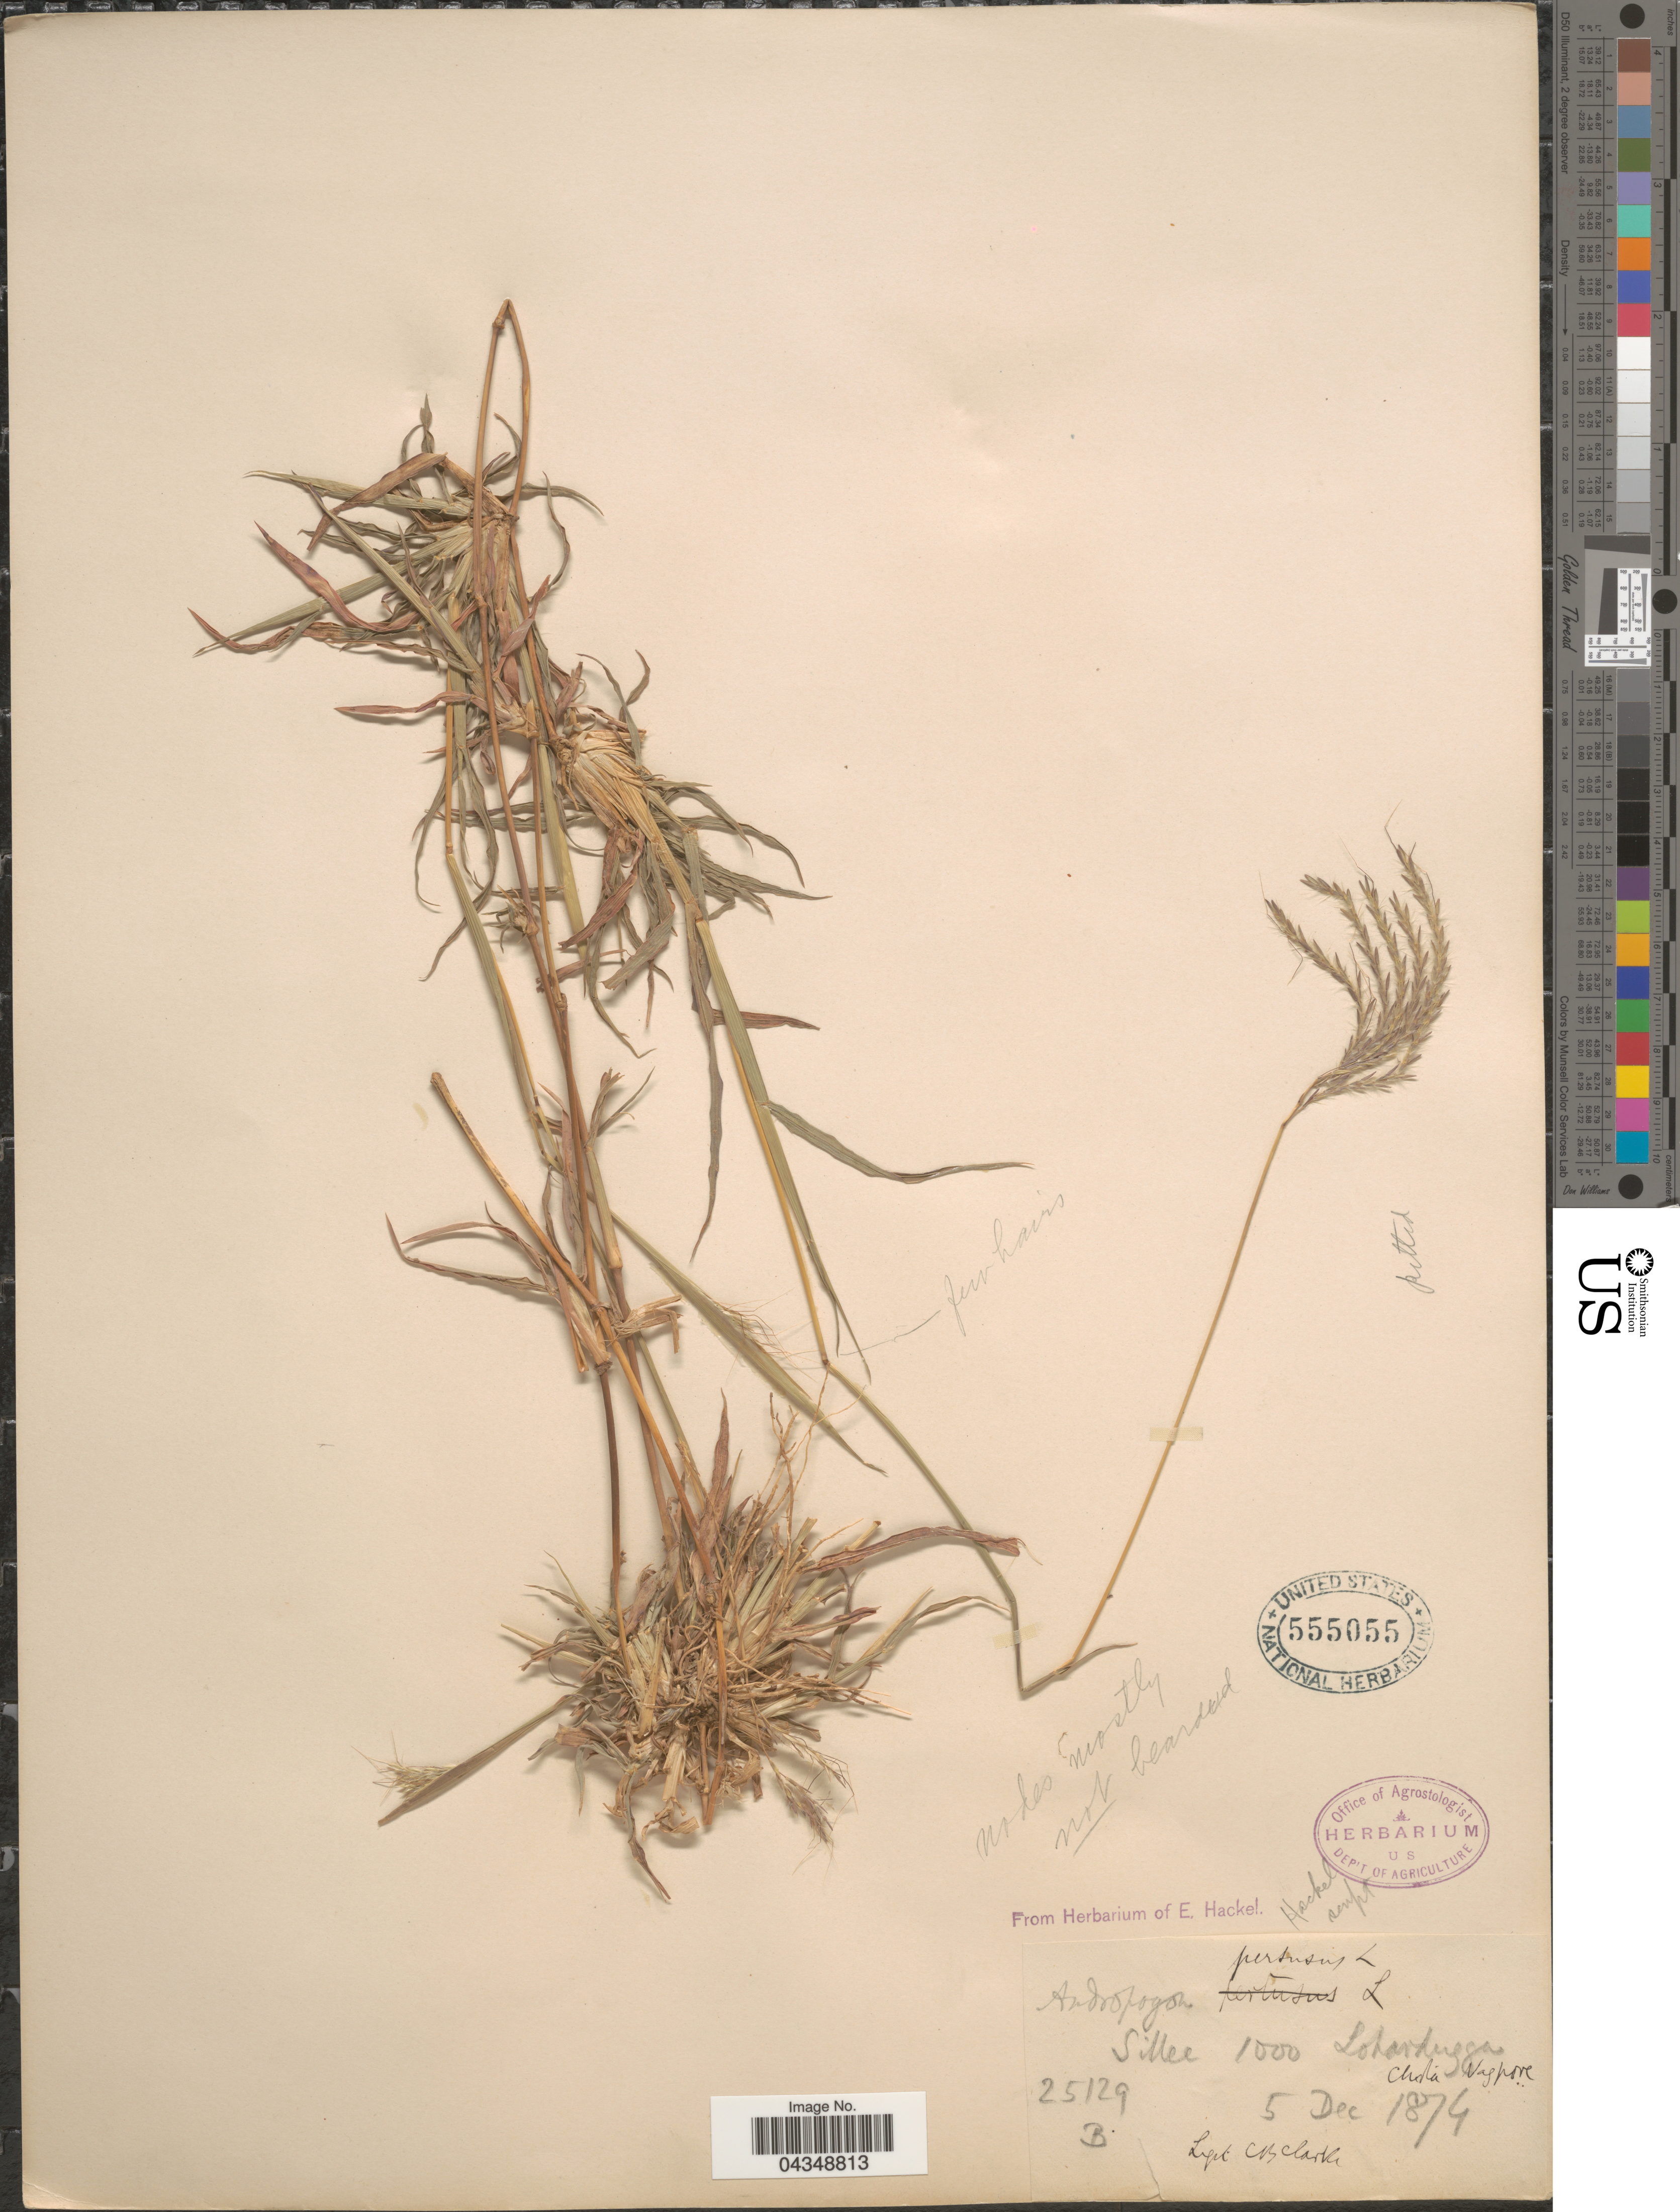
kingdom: Plantae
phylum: Tracheophyta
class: Liliopsida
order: Poales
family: Poaceae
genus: Bothriochloa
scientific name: Bothriochloa pertusa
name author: (L.) A. Camus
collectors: C. B. Clarke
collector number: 25129B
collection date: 1874-12-05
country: India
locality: Sillee. Lohardugga, Nagpore.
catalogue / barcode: US 555055